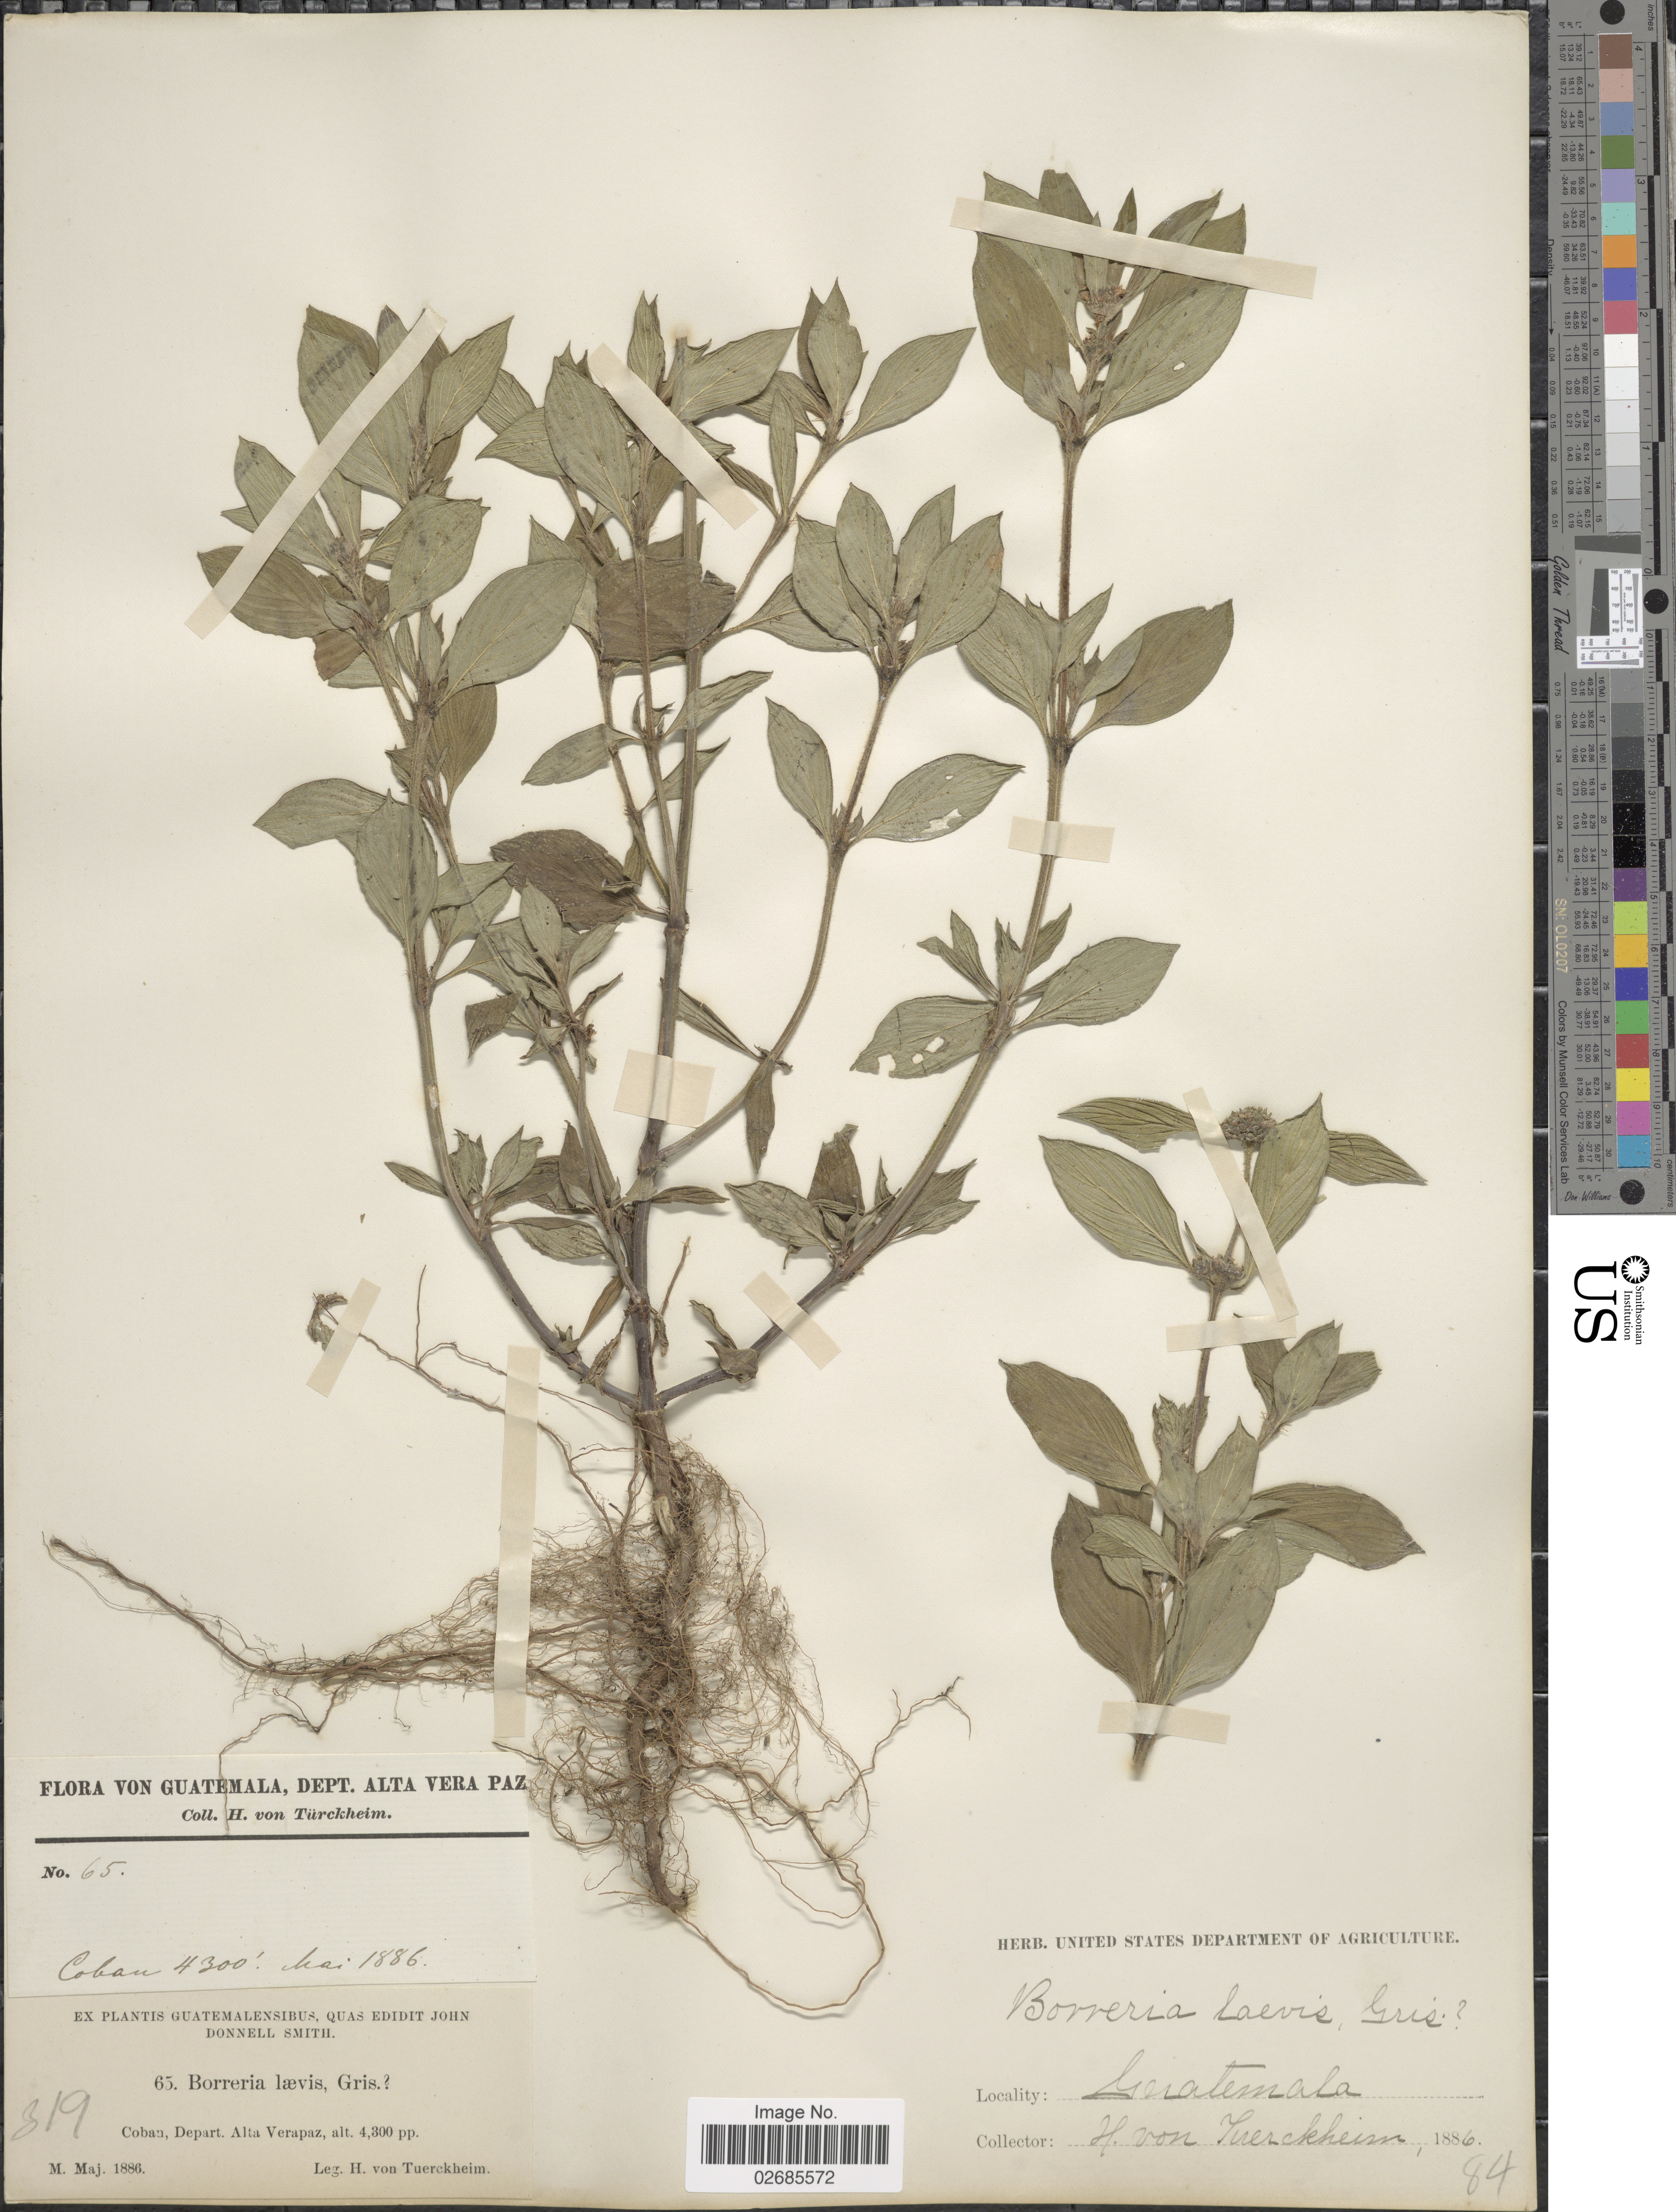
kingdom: Plantae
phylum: Tracheophyta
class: Magnoliopsida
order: Gentianales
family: Rubiaceae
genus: Borreria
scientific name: Borreria assurgens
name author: (Ruiz & Pav.) Griseb.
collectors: H. von Türckheim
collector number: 65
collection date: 1886-05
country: Guatemala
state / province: Alta Verapaz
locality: Coban, Depart. Alta Verapaz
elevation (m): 1311